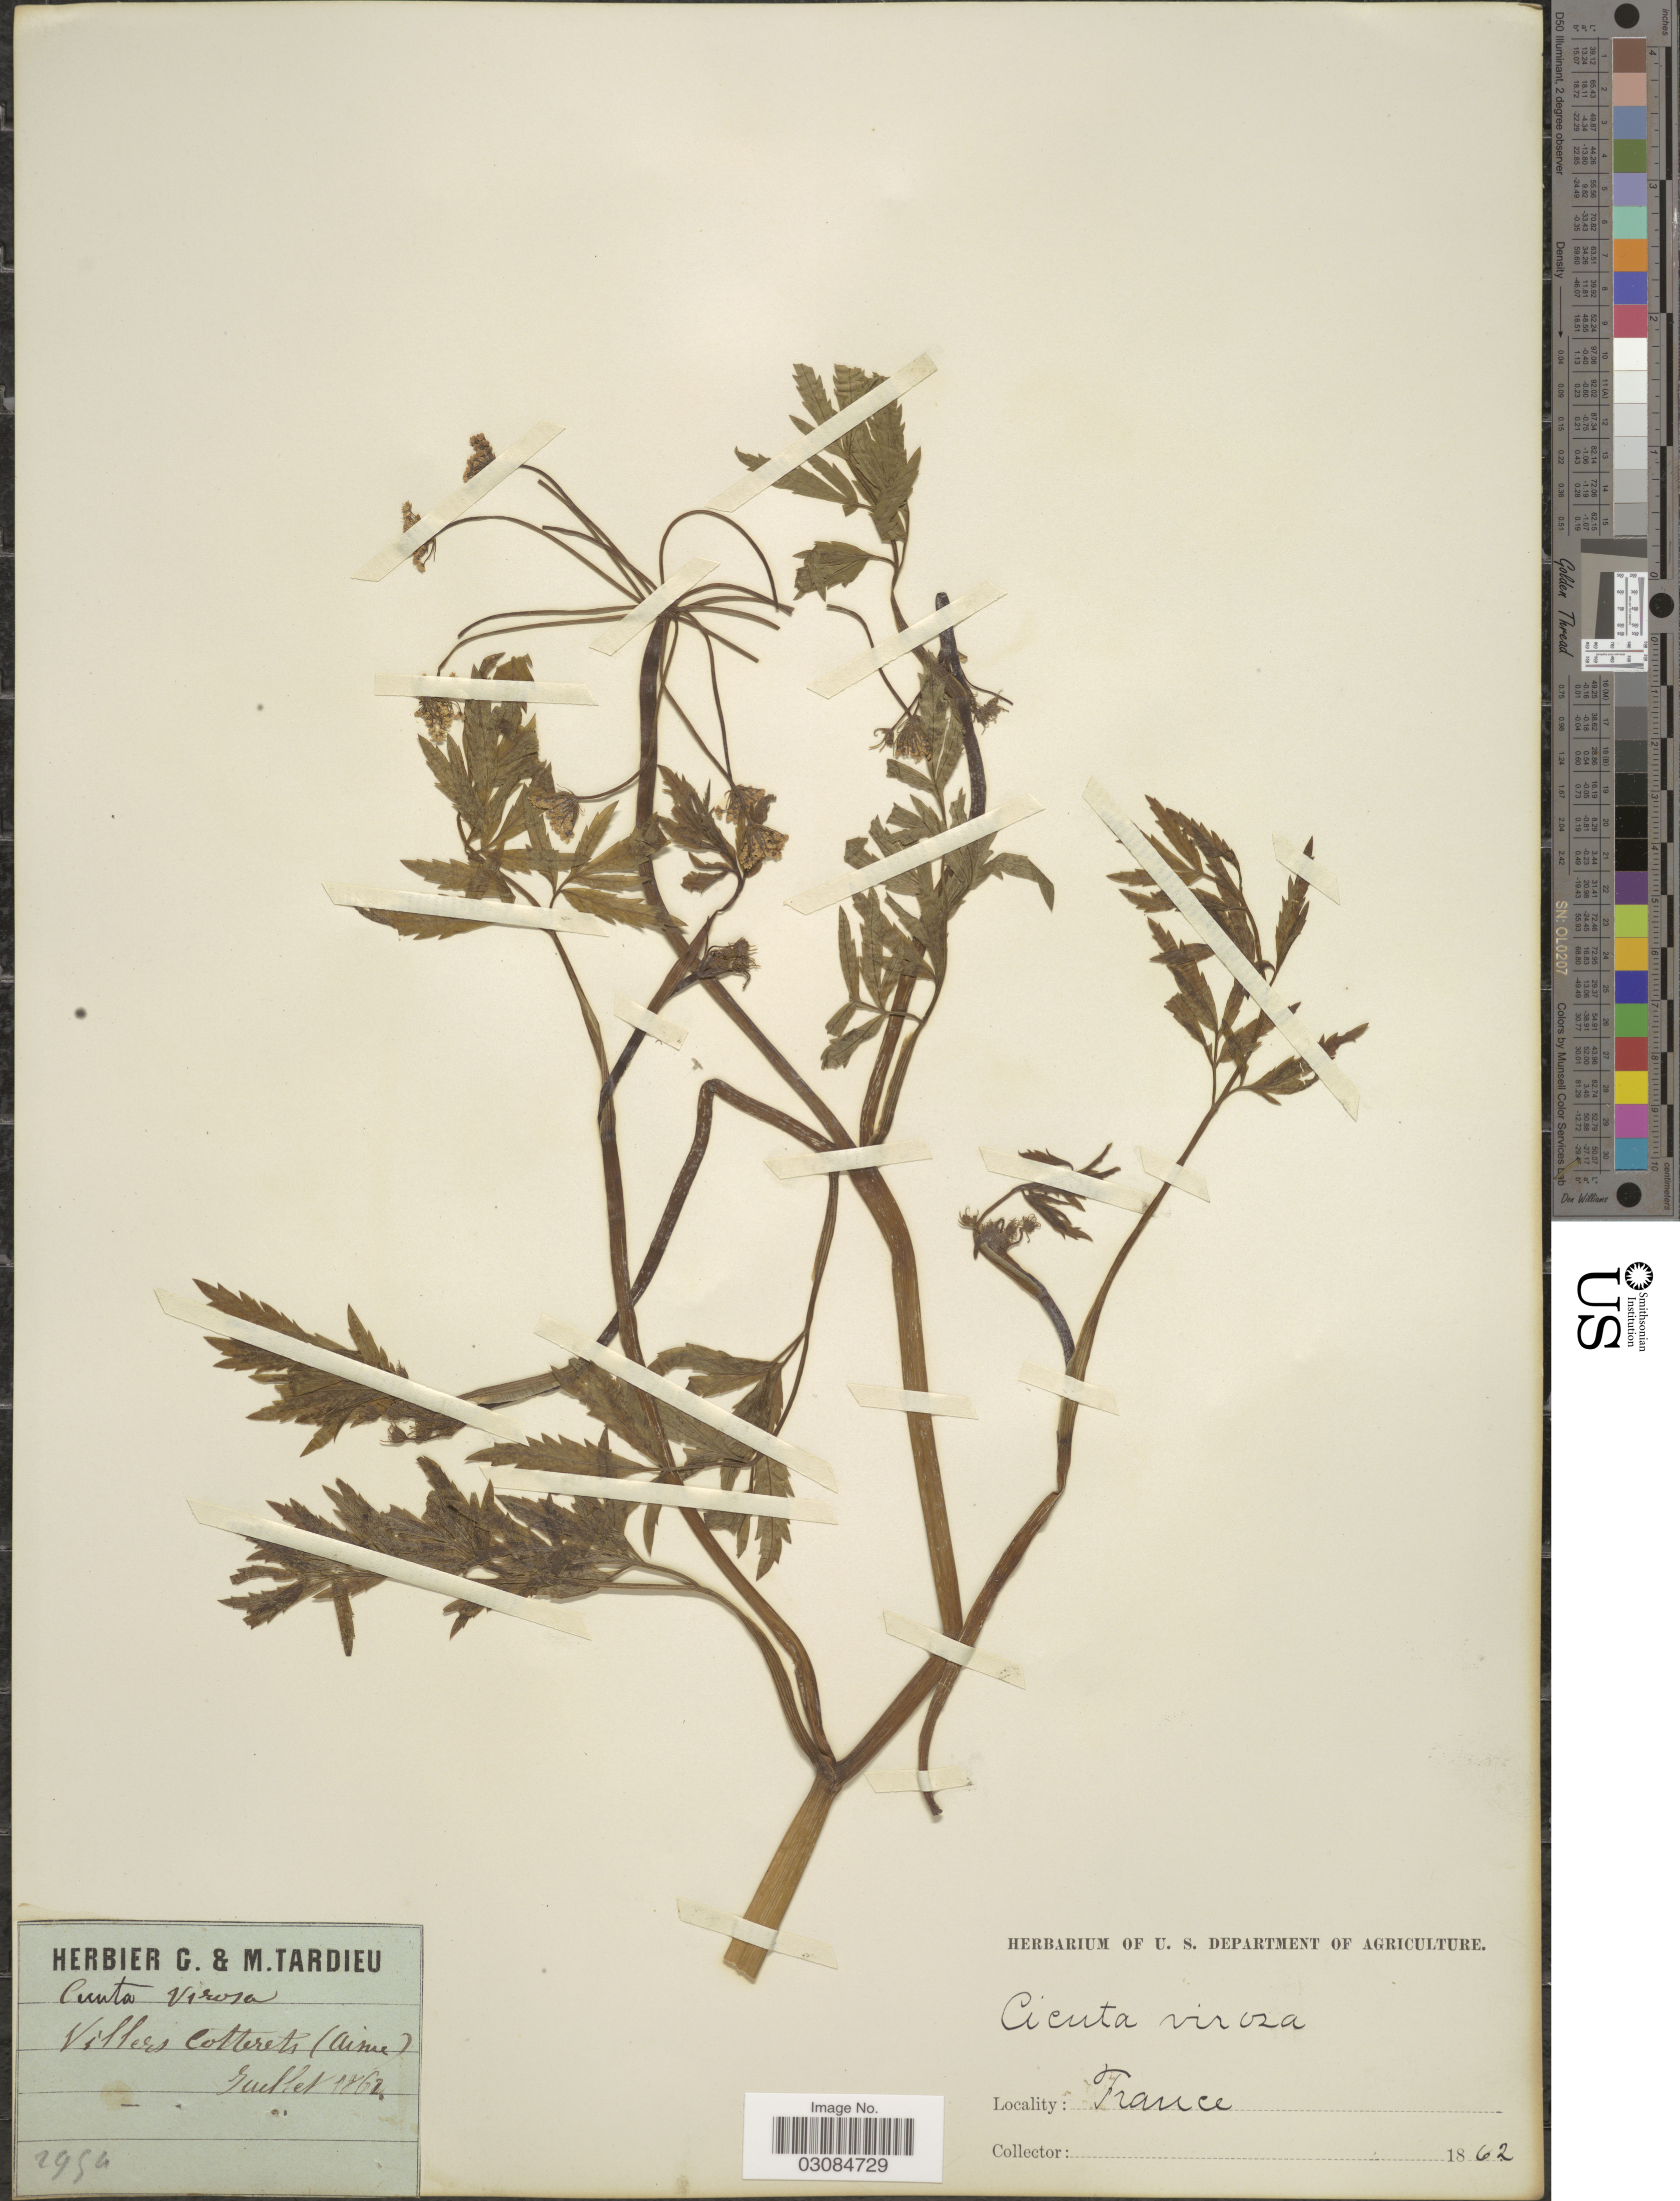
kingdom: Plantae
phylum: Tracheophyta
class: Magnoliopsida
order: Apiales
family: Apiaceae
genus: Cicuta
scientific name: Cicuta virosa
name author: L.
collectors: Ex herb. G. & M. Tardieu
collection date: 1862-07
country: France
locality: Villers Cotterets (Aime).